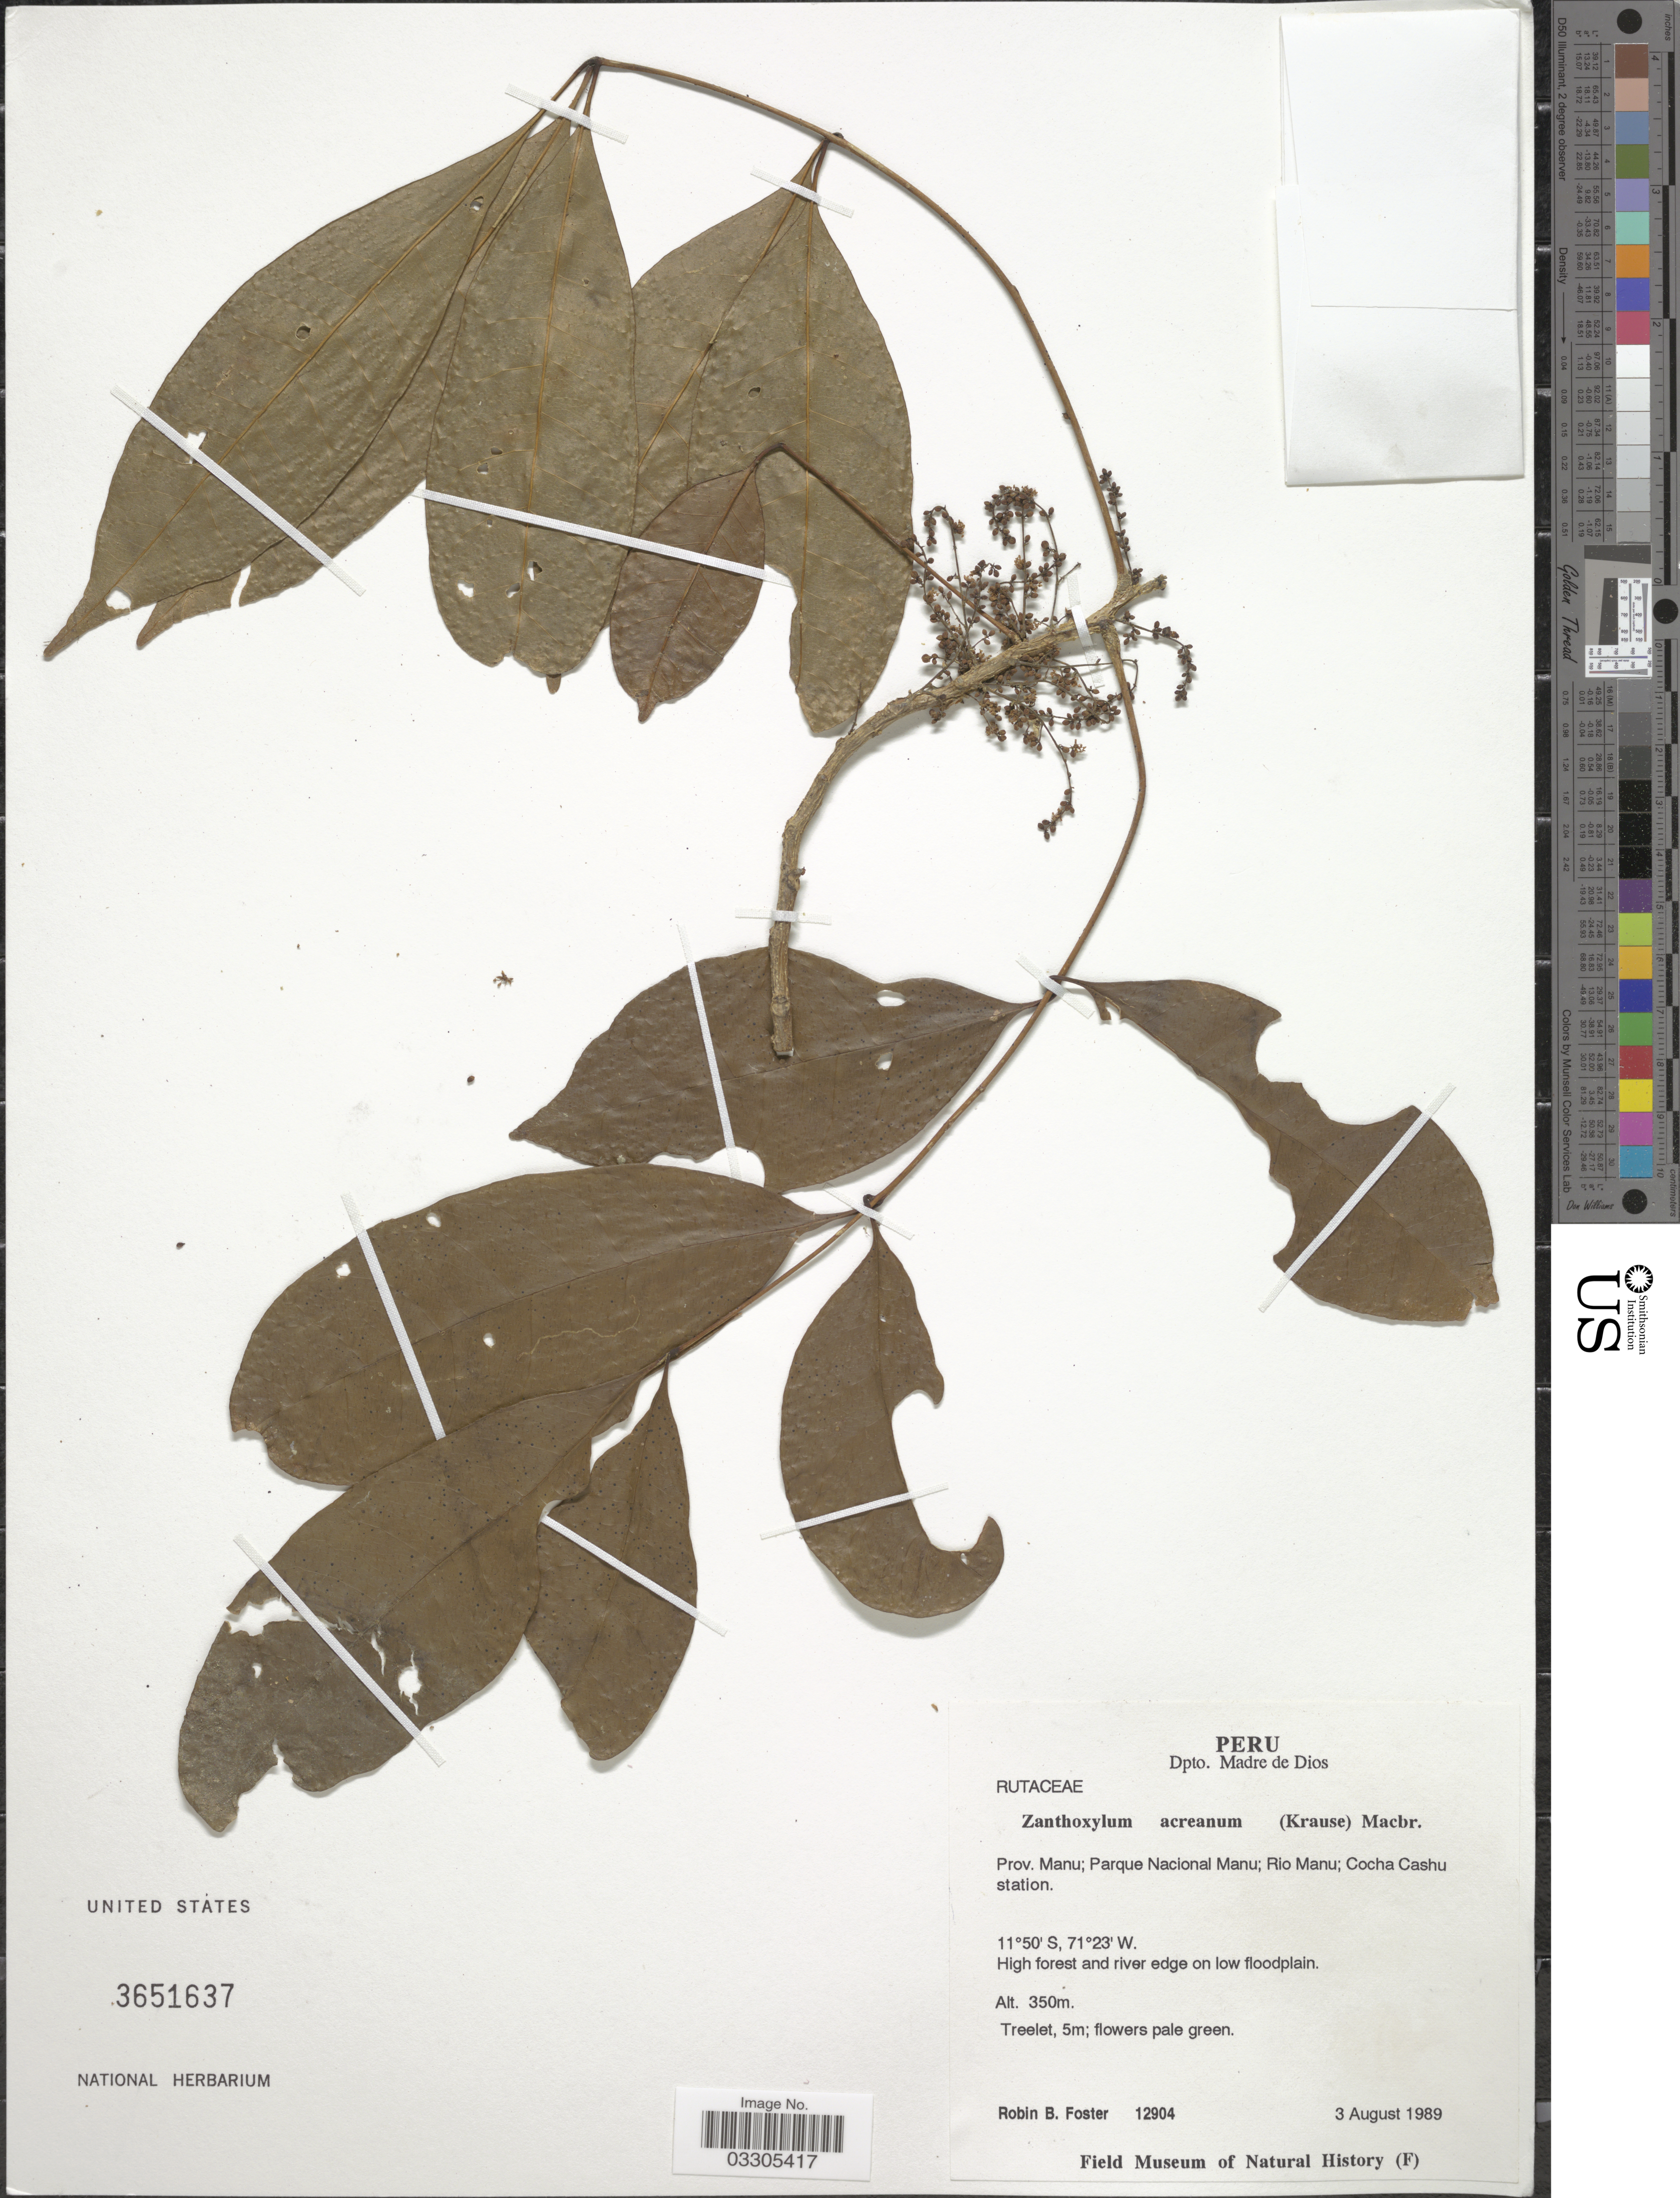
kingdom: Plantae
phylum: Tracheophyta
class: Magnoliopsida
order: Sapindales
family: Rutaceae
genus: Zanthoxylum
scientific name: Zanthoxylum sprucei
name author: Engl.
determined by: Londoño-Echeverri, Y.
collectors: R. B. Foster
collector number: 12904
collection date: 1989-08-03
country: Peru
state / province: Madre de Dios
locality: Dpto. Madre de Dios. Prov. Manu; Parque Nacional Manu; Cocha Cashu station.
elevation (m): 350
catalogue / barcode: US 3651637